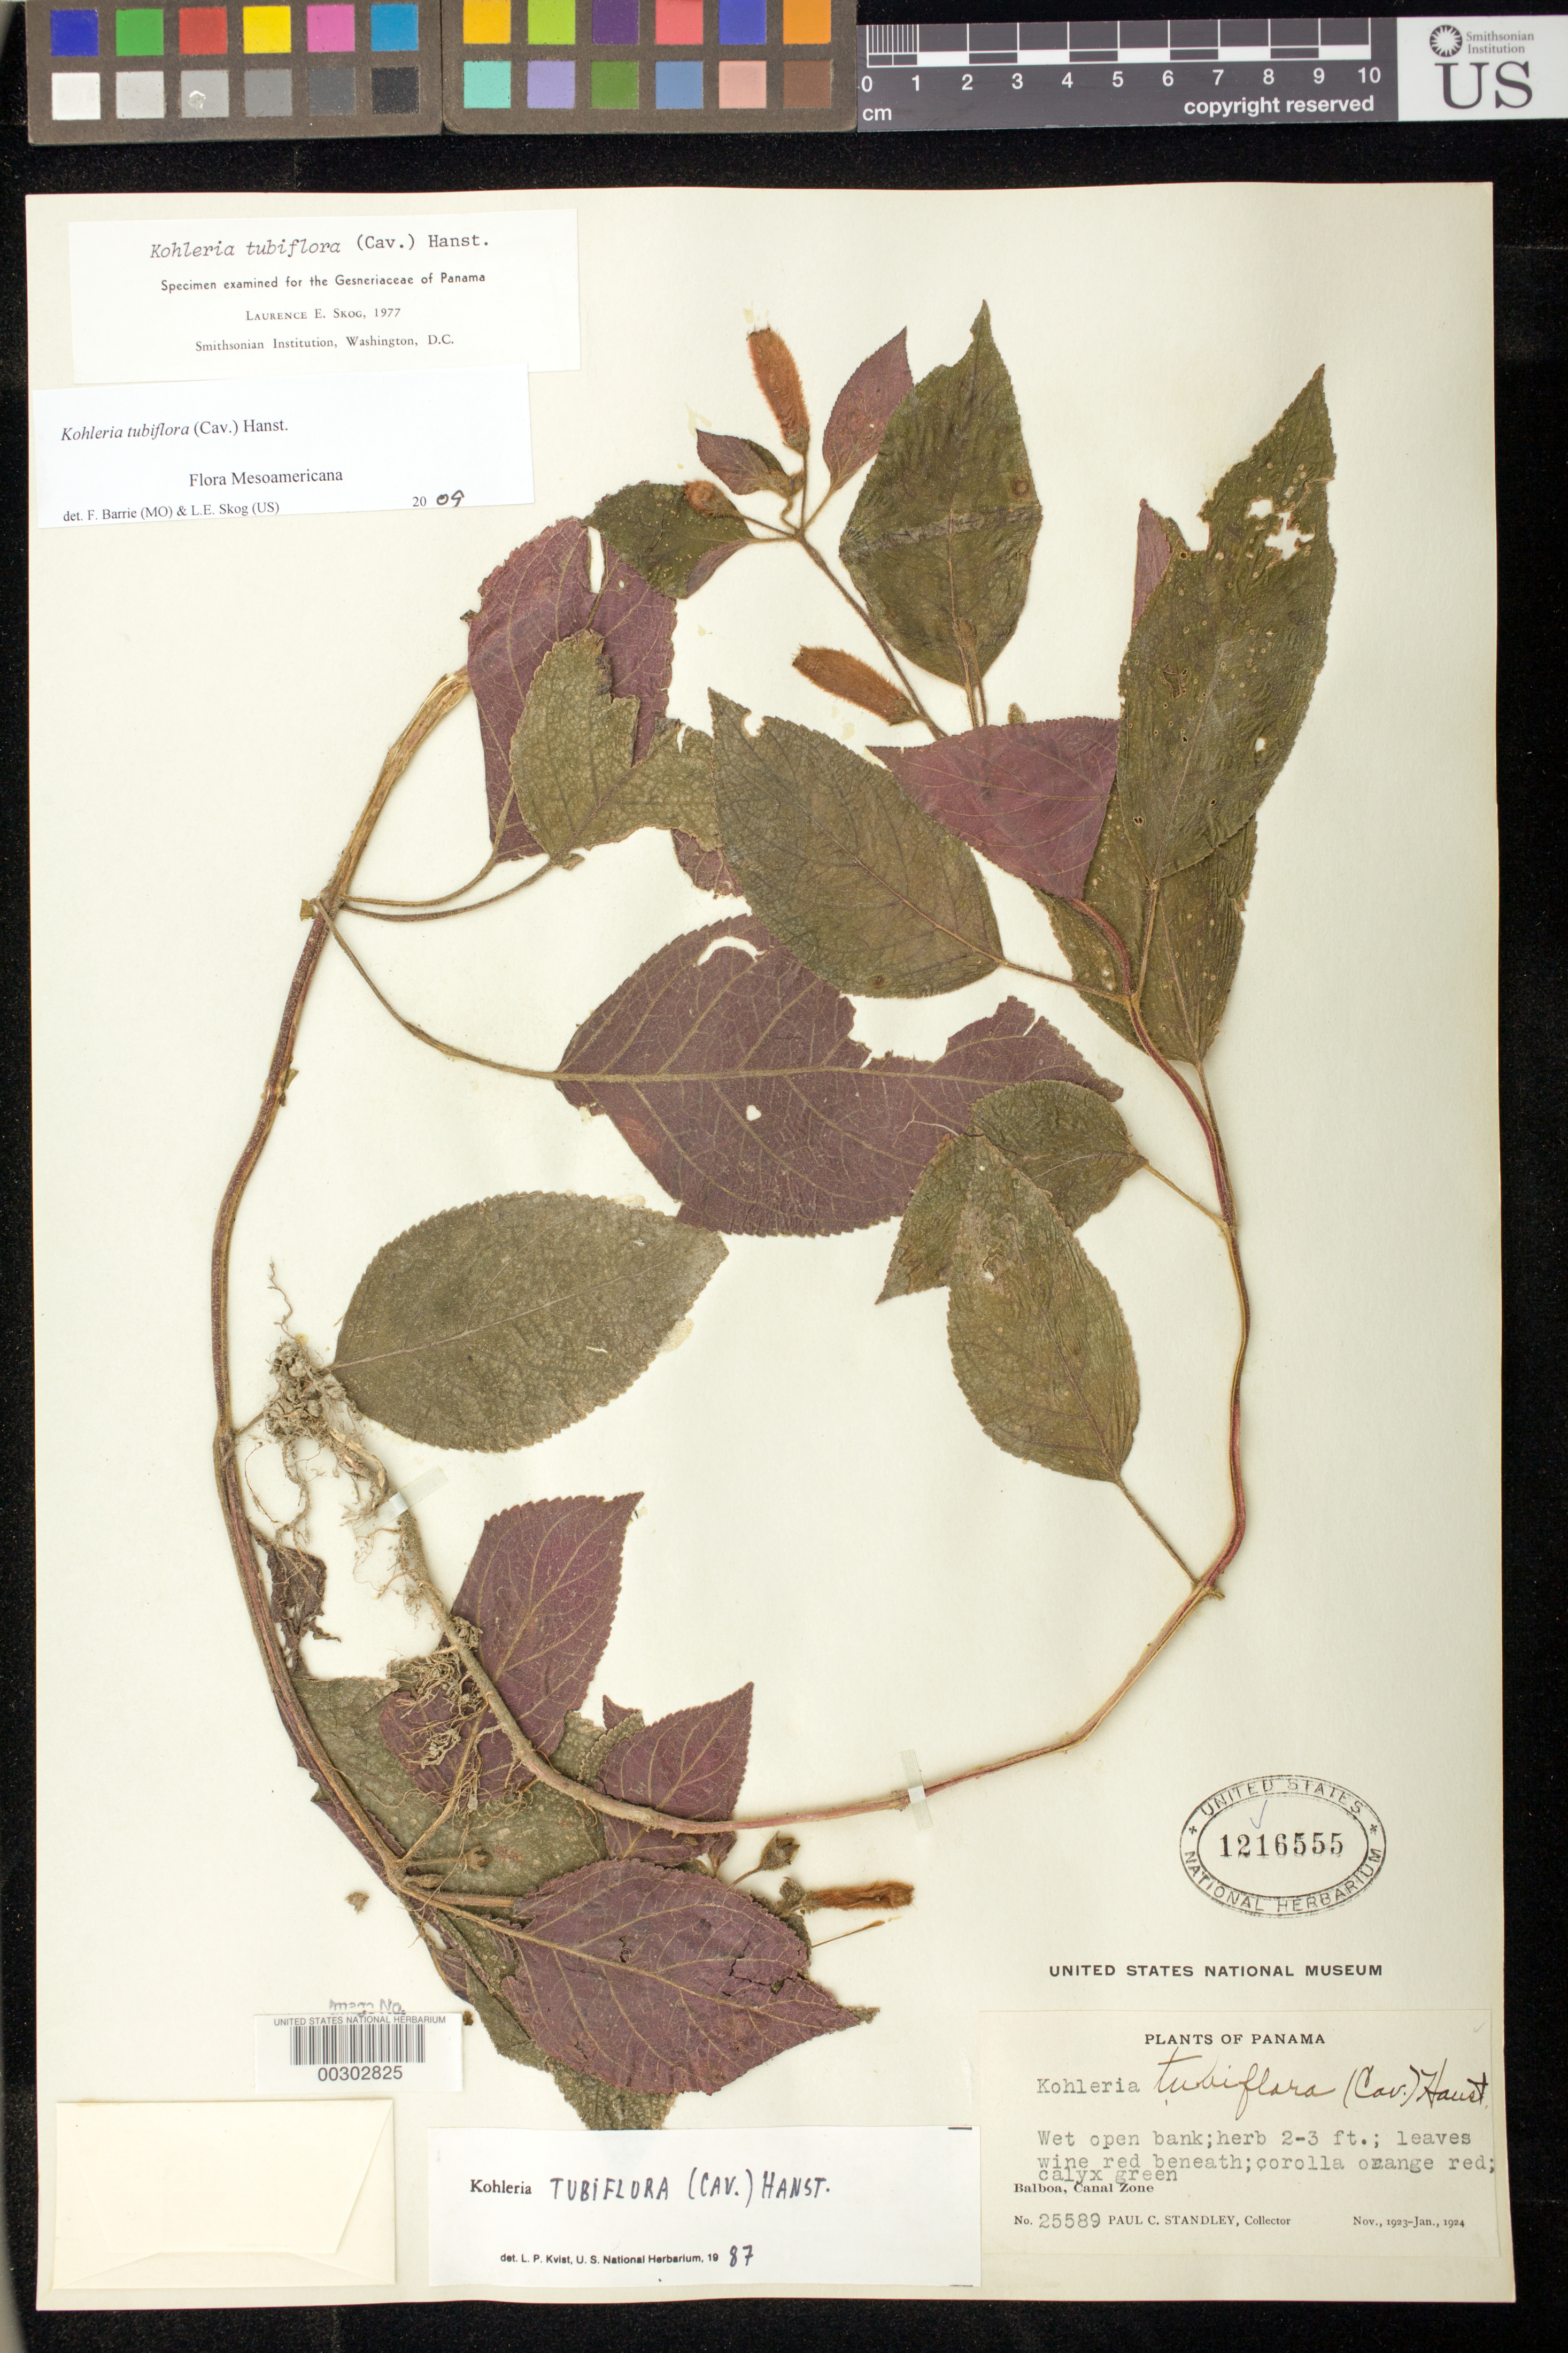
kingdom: Plantae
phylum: Tracheophyta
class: Magnoliopsida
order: Lamiales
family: Gesneriaceae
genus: Kohleria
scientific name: Kohleria tubiflora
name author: (Cav.) Hanst.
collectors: P. C. Standley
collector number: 25589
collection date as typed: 1923-24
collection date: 1923/1924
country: Panama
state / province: Panamá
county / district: Canal Zone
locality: Balboa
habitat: Wet open bank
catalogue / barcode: US 1216555